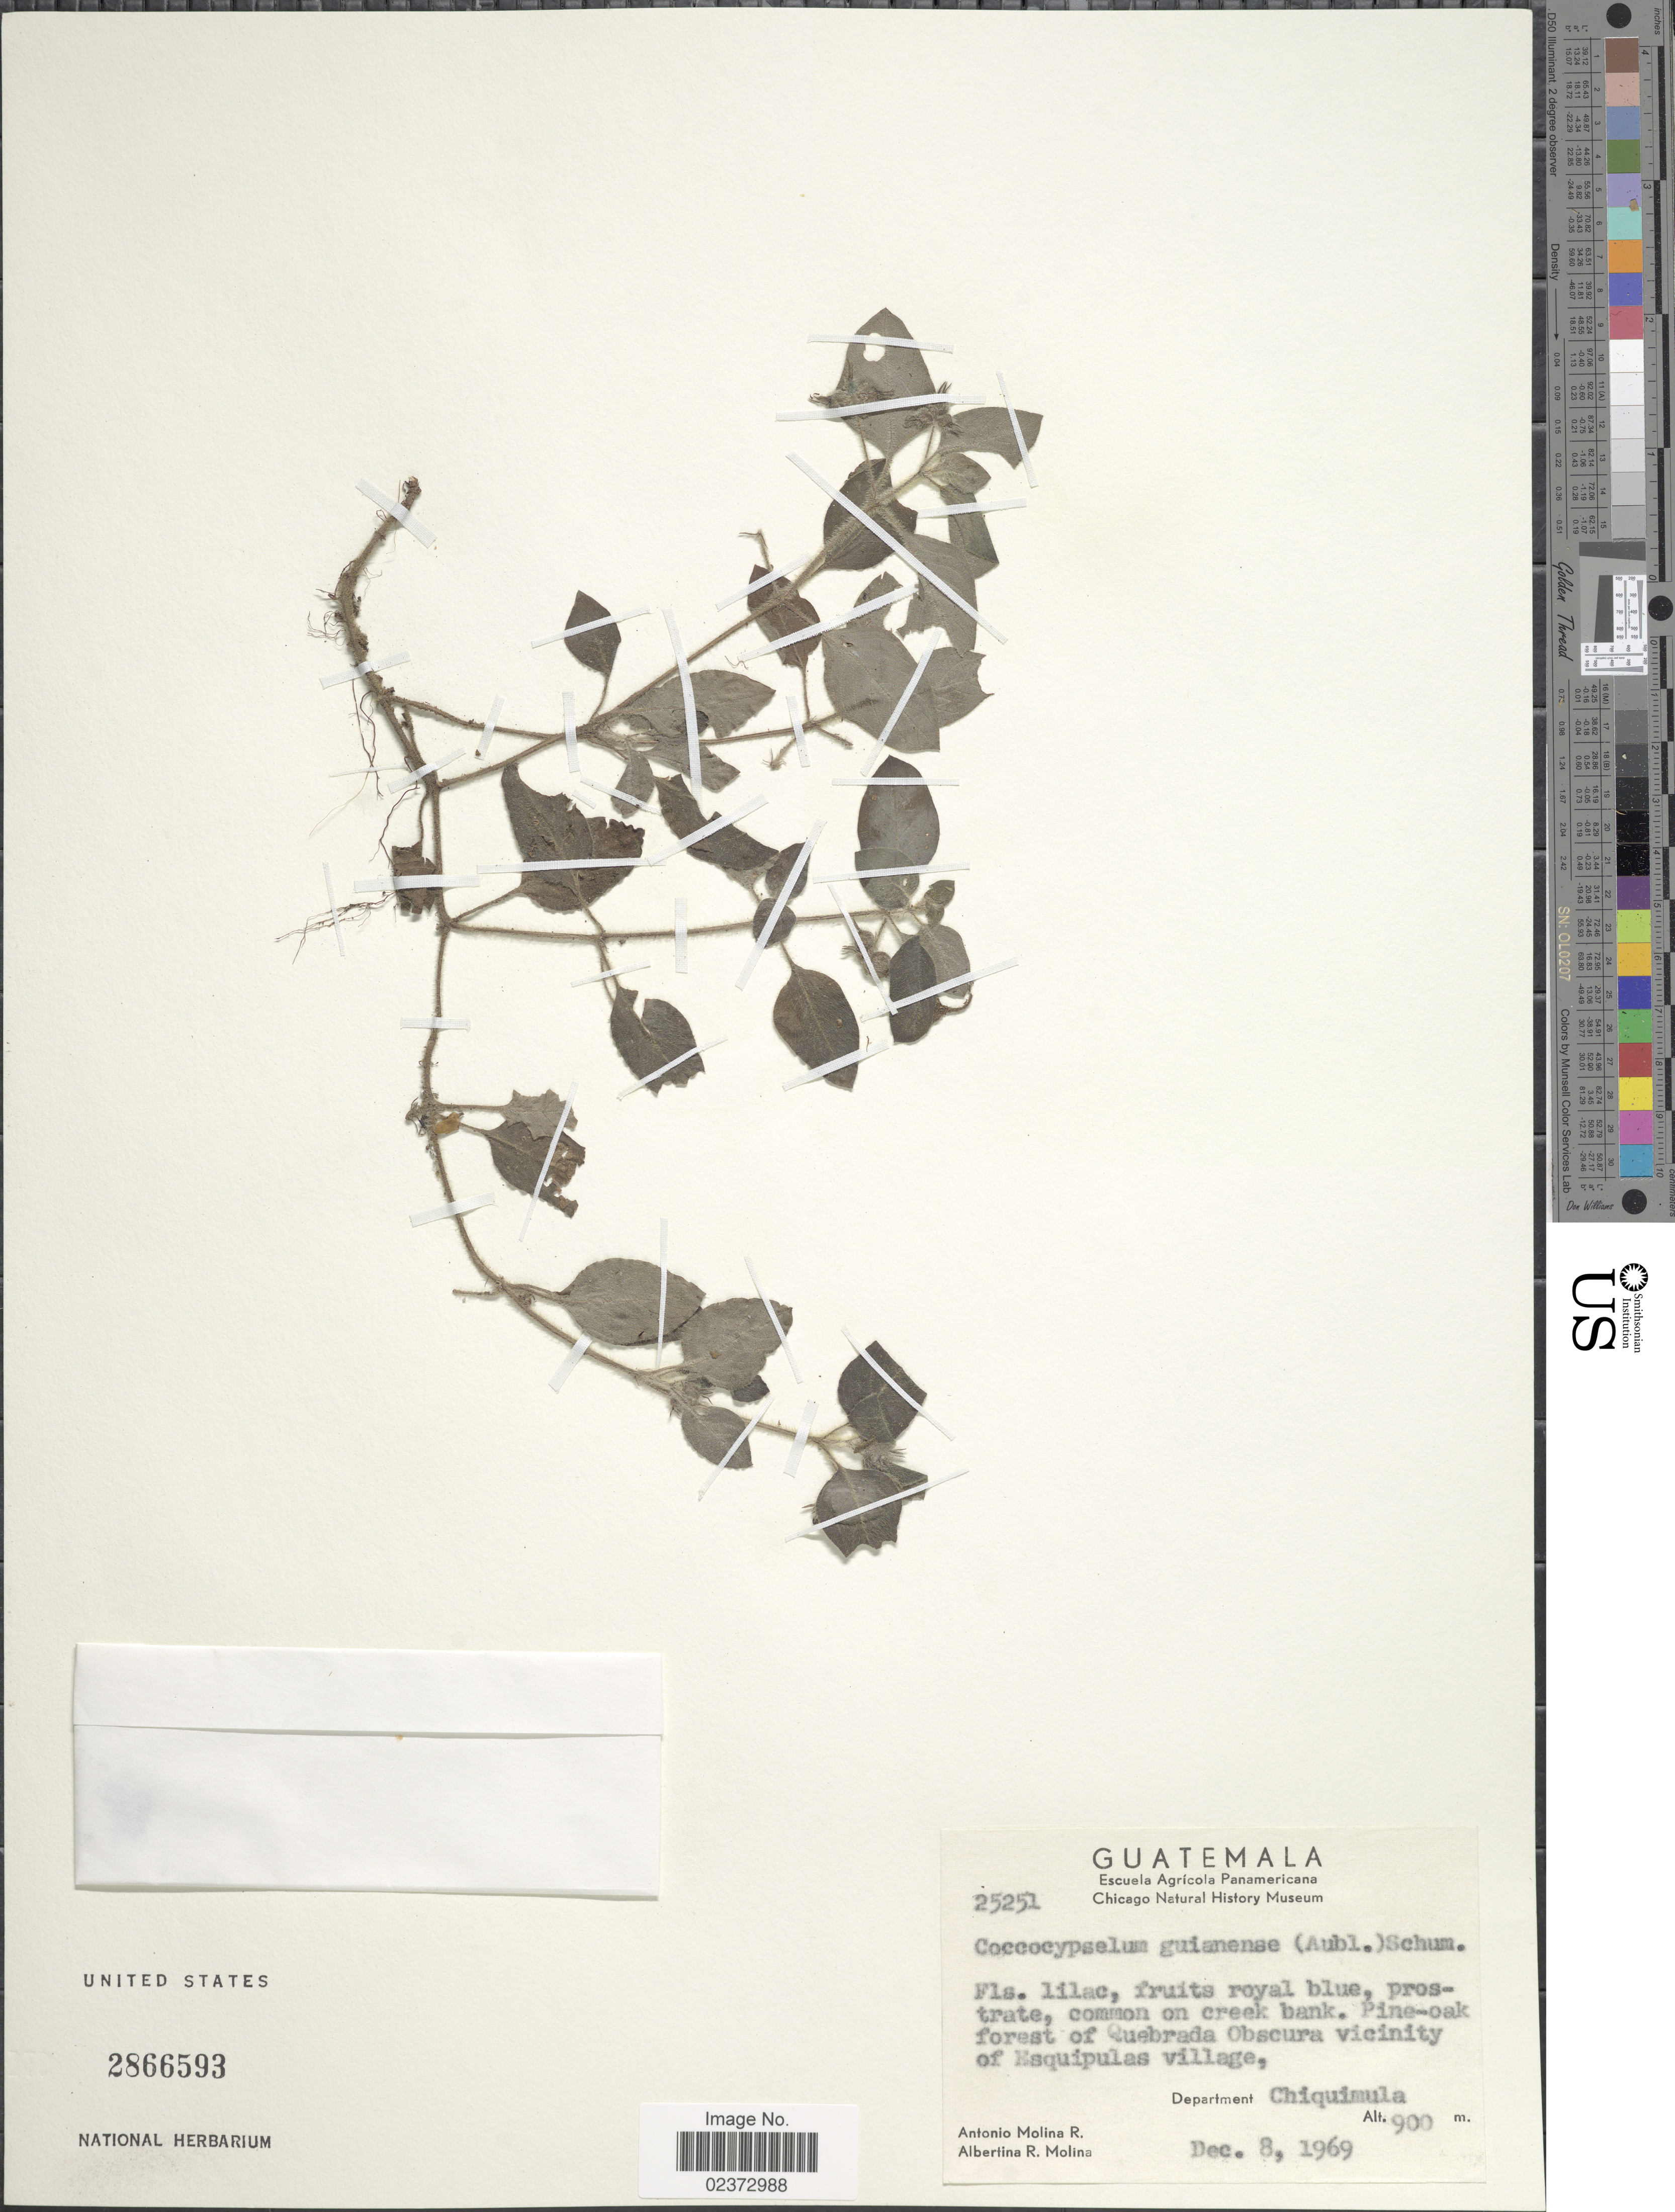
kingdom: Plantae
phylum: Tracheophyta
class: Magnoliopsida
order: Gentianales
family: Rubiaceae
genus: Coccocypselum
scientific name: Coccocypselum guianense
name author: (Aubl.) K. Schum.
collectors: A. Molina R. & A. R. Molina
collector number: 25251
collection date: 1969-12-08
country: Guatemala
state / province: Chiquimula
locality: Common on creek bank, Pine-oak forest of Quebrada Obscura vicinity of Esquipulas Village, Department Chiquimula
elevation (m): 900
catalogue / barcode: US 2866593